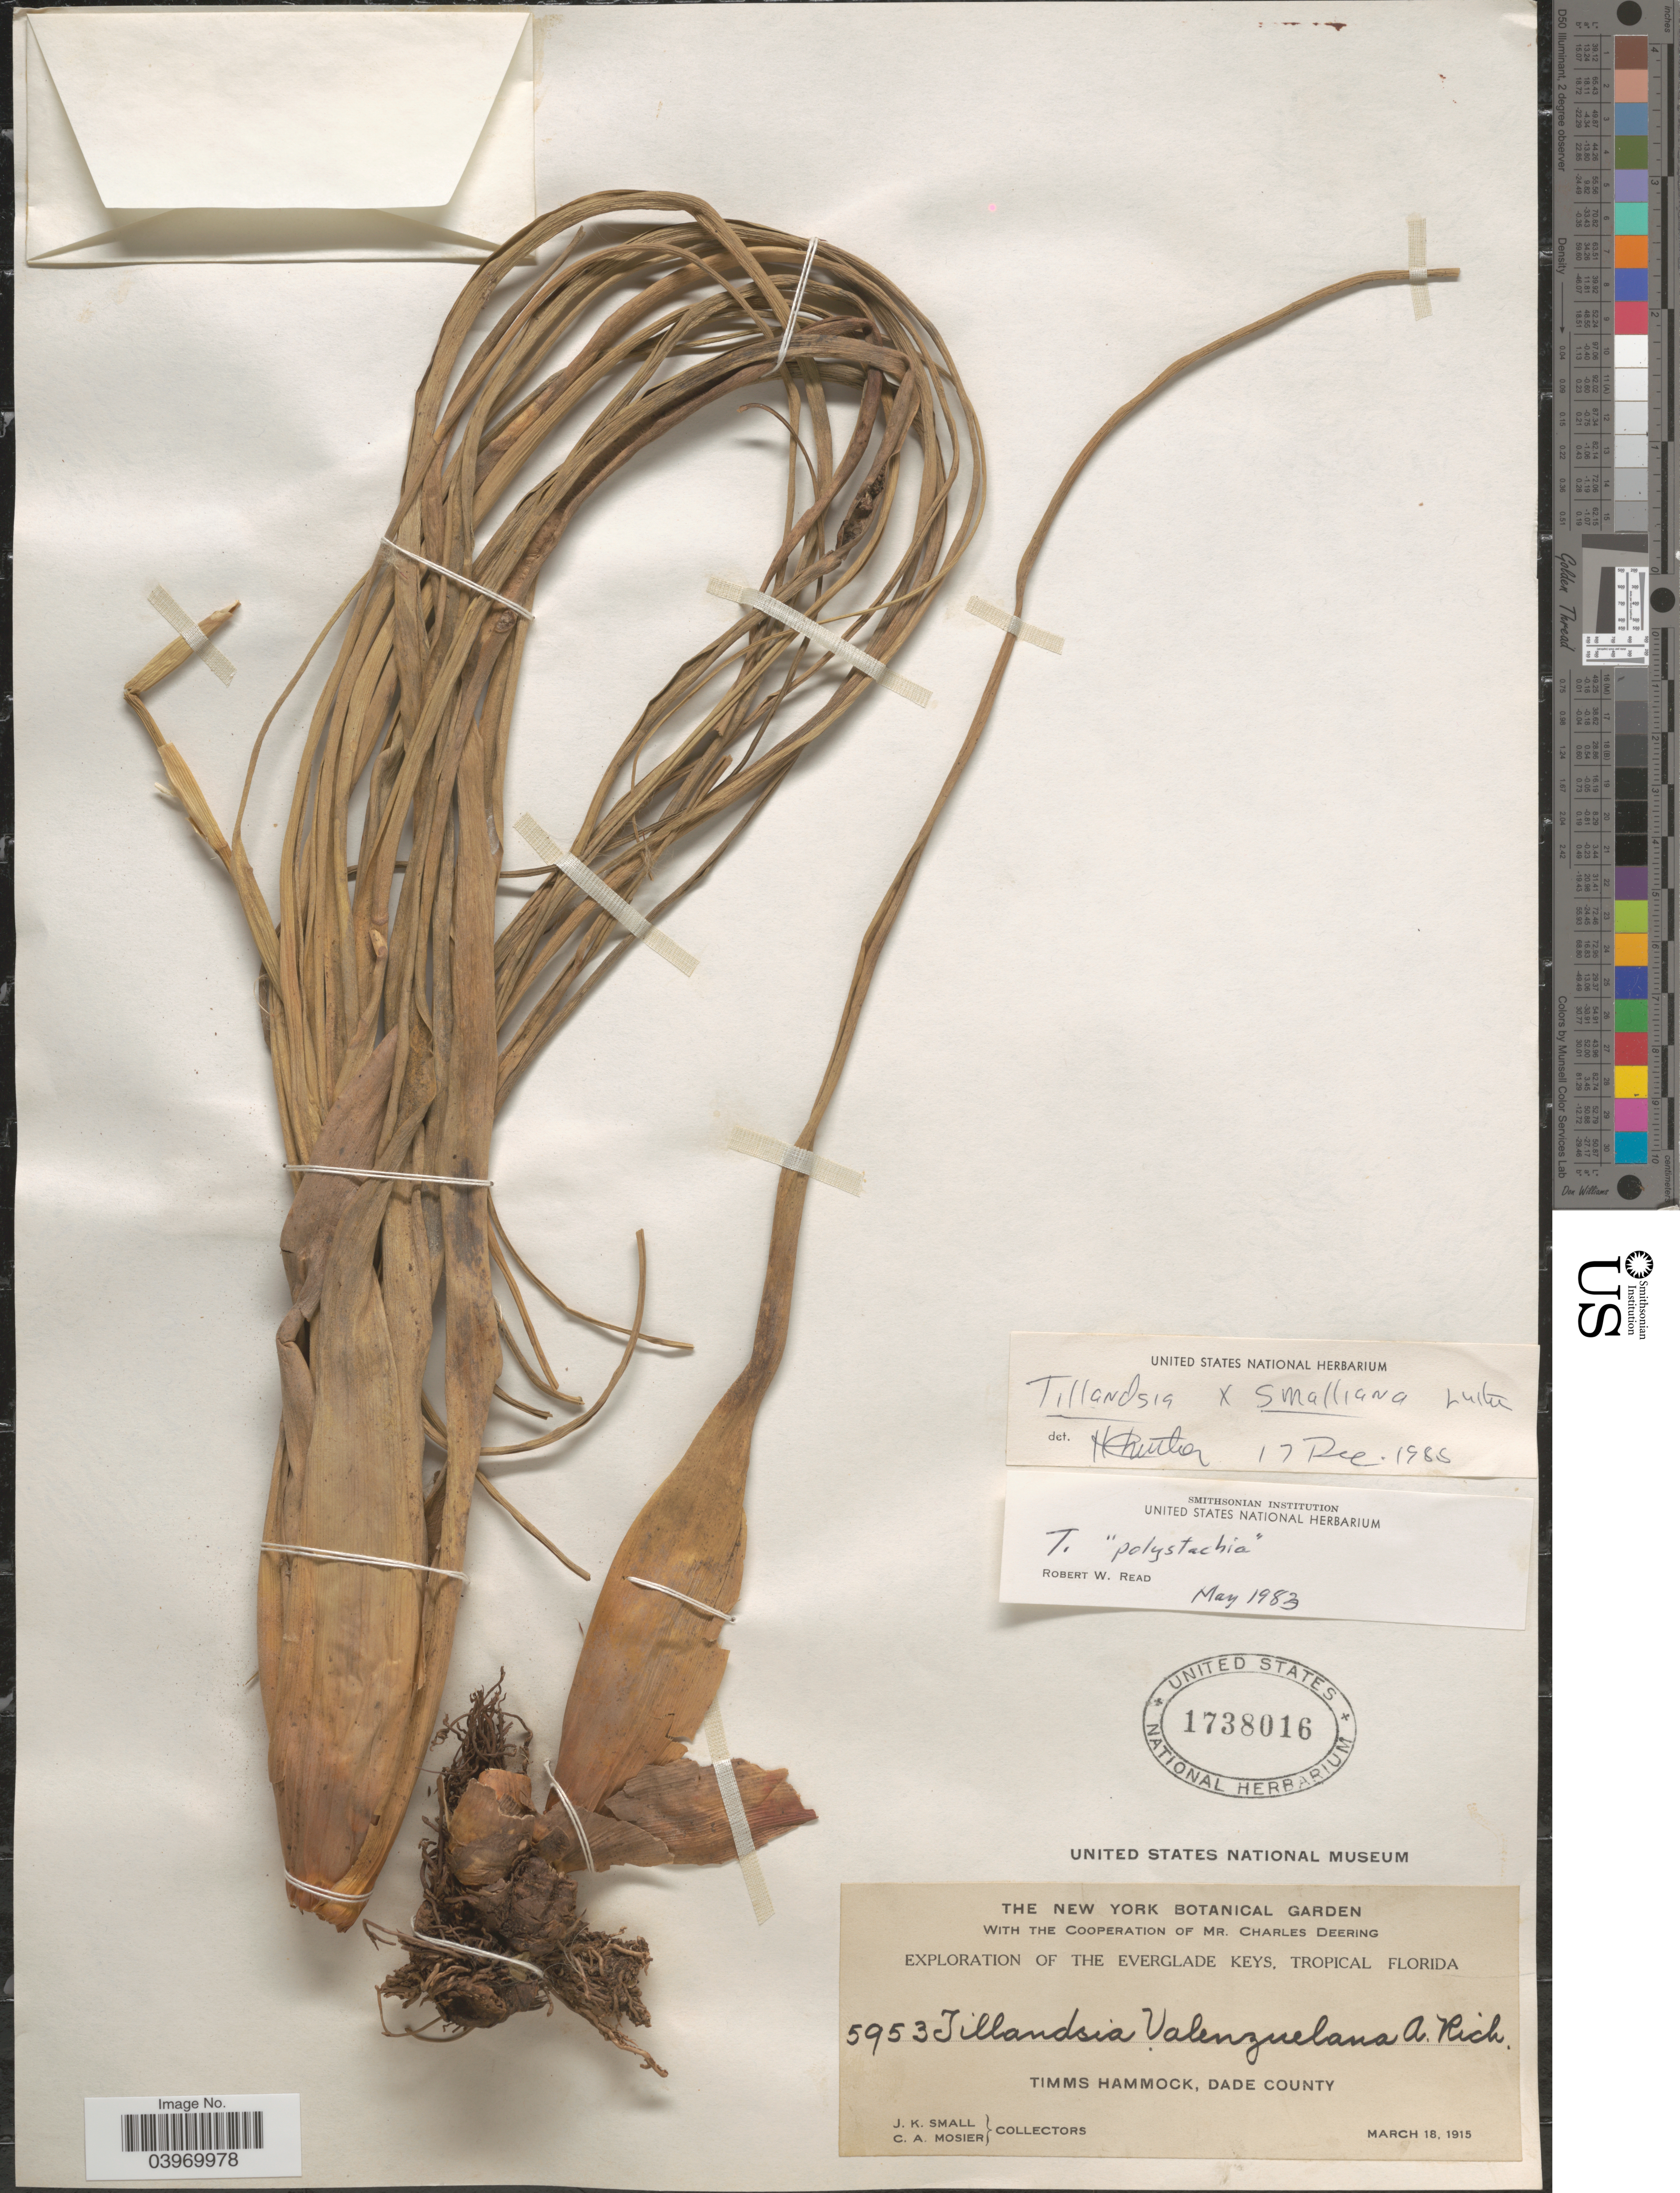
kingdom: Plantae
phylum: Tracheophyta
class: Liliopsida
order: Poales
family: Bromeliaceae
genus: Tillandsia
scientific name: Tillandsia x smalliana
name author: H.E. Luther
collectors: J. K. Small & C. A. Mosier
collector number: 5953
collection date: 1915-03-18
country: United States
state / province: Florida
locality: The Everglade Keys, Tropical Florida. Timms Hammock, Dade County.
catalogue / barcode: US 1738016